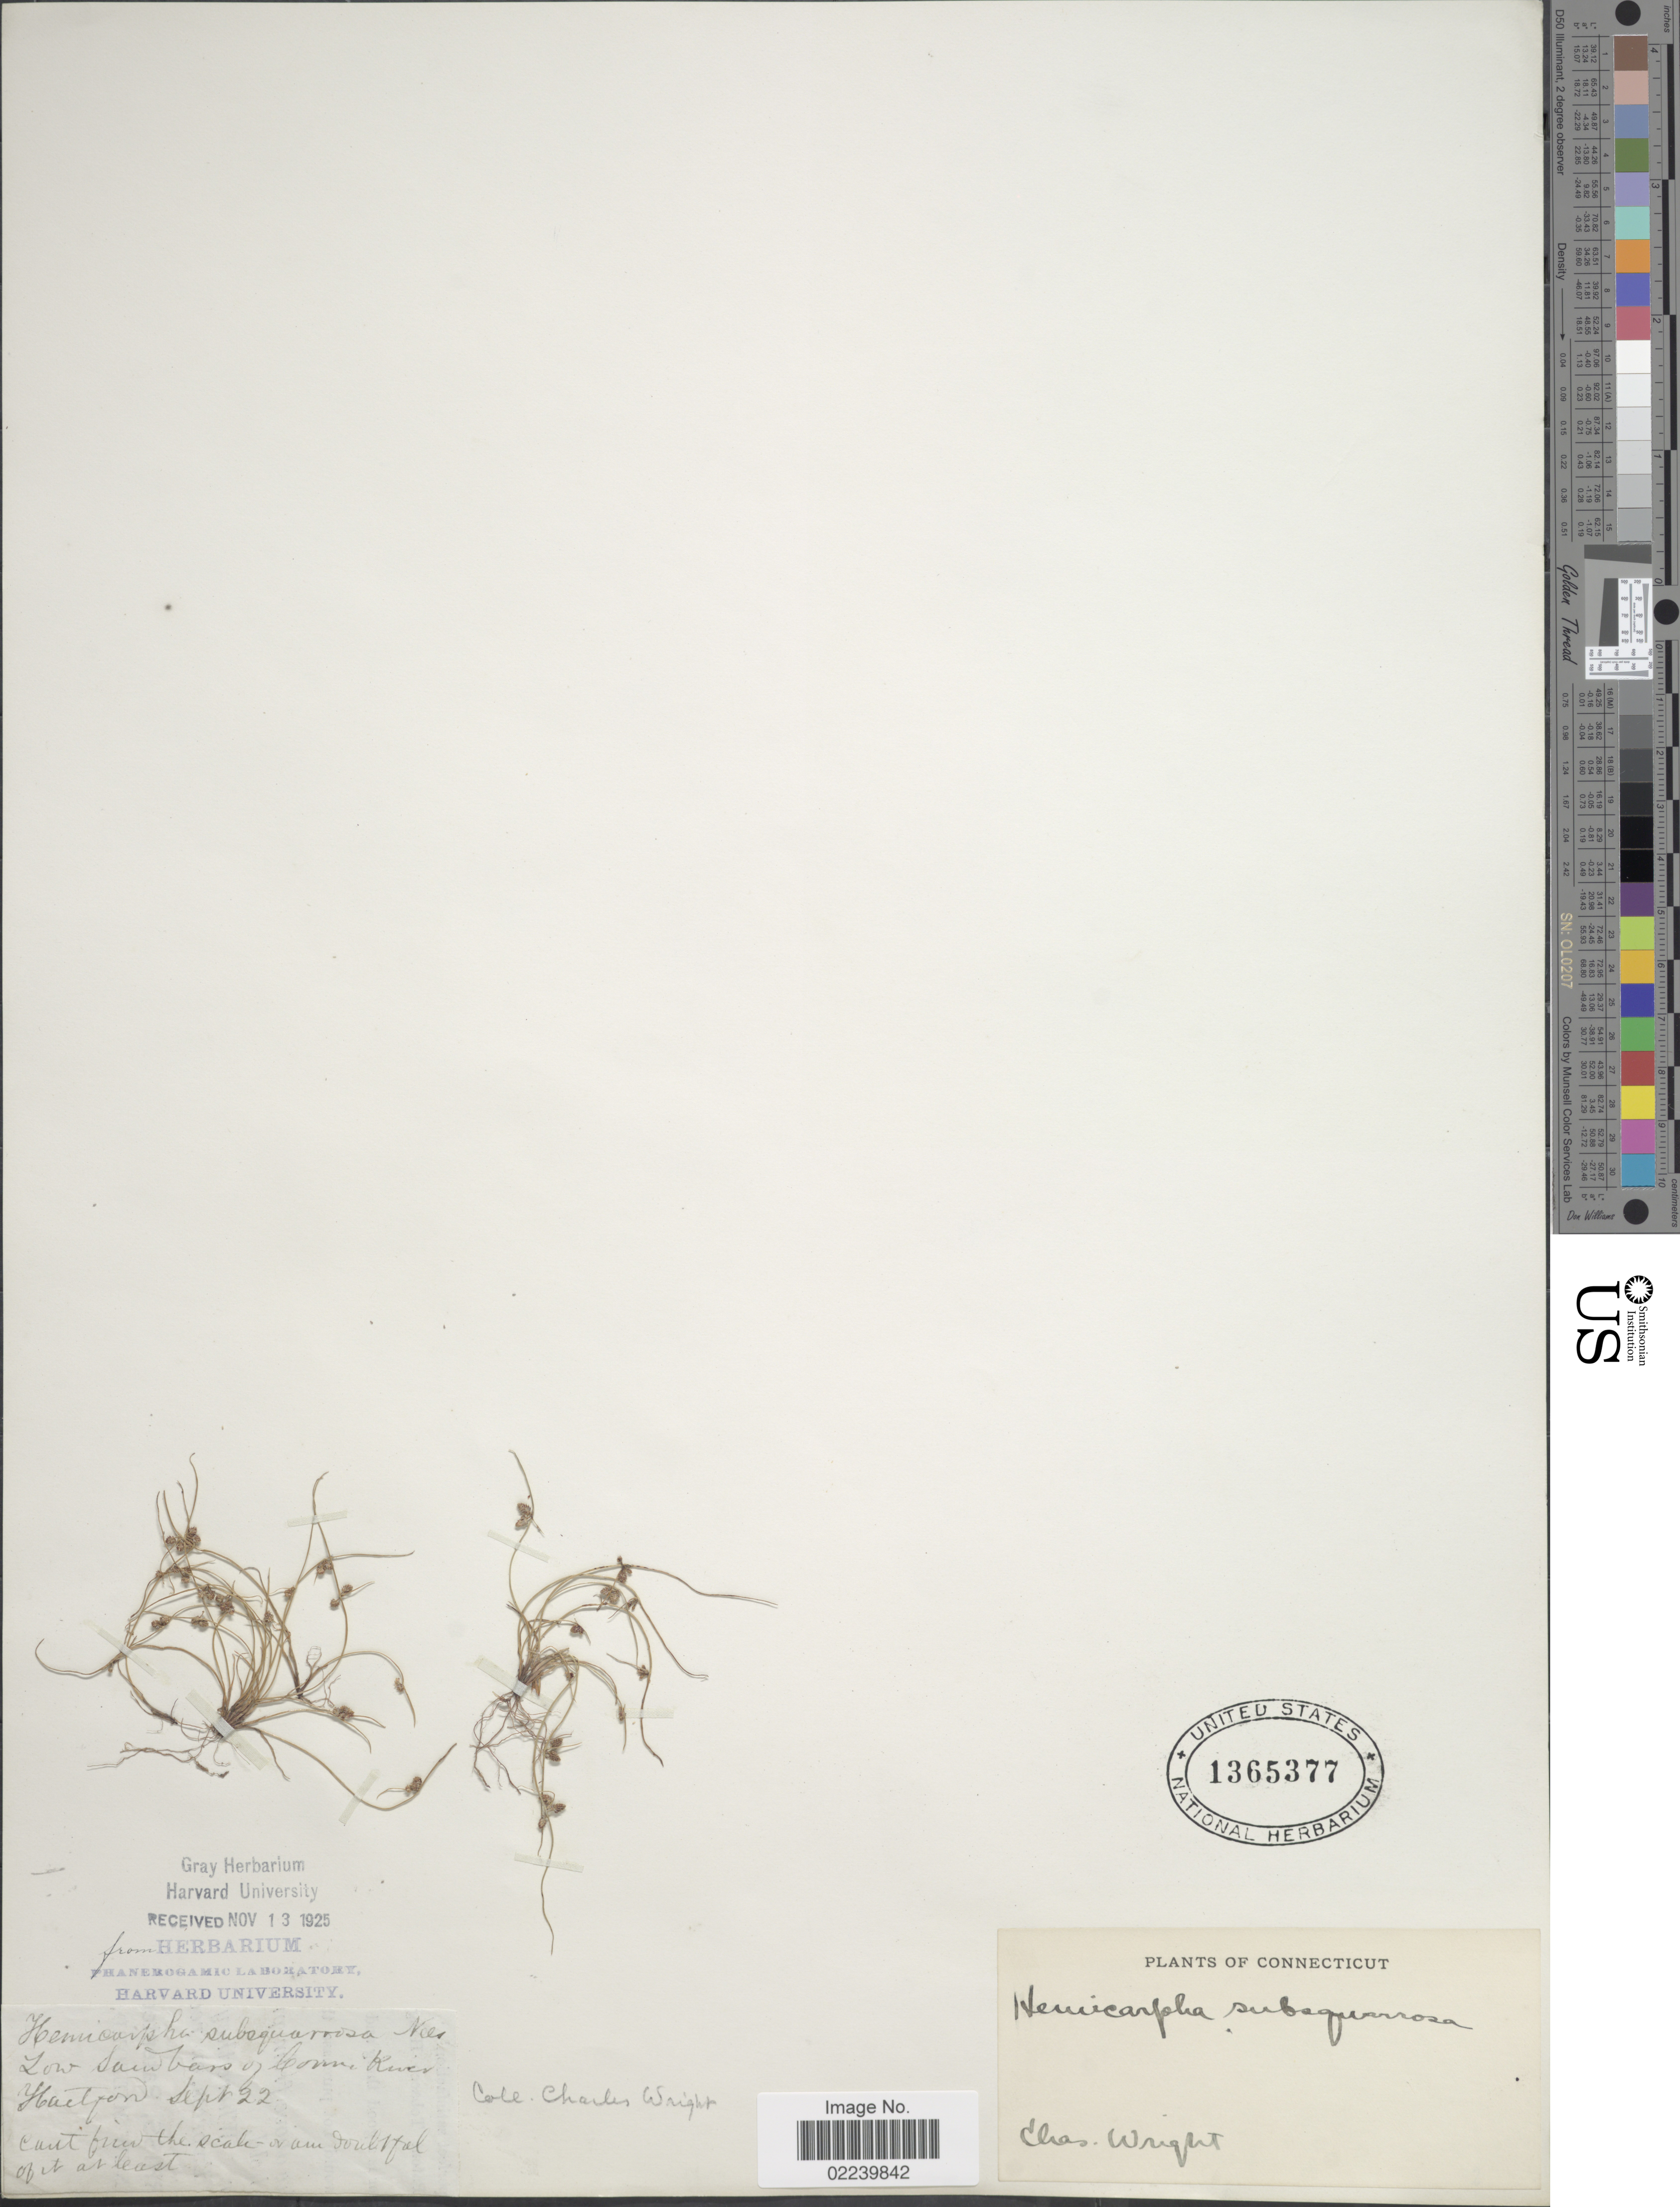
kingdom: Plantae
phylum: Tracheophyta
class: Liliopsida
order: Poales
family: Cyperaceae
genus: Cyperus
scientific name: Cyperus subsquarrosus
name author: (Muhl.) Bauters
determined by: Strong, M. T., (US), Smithsonian Institution - National Museum of Natural History (UNITED STATES)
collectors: C. Wright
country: United States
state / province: Connecticut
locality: Low sand bars of Conn. River, Hartford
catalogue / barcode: US 1365377